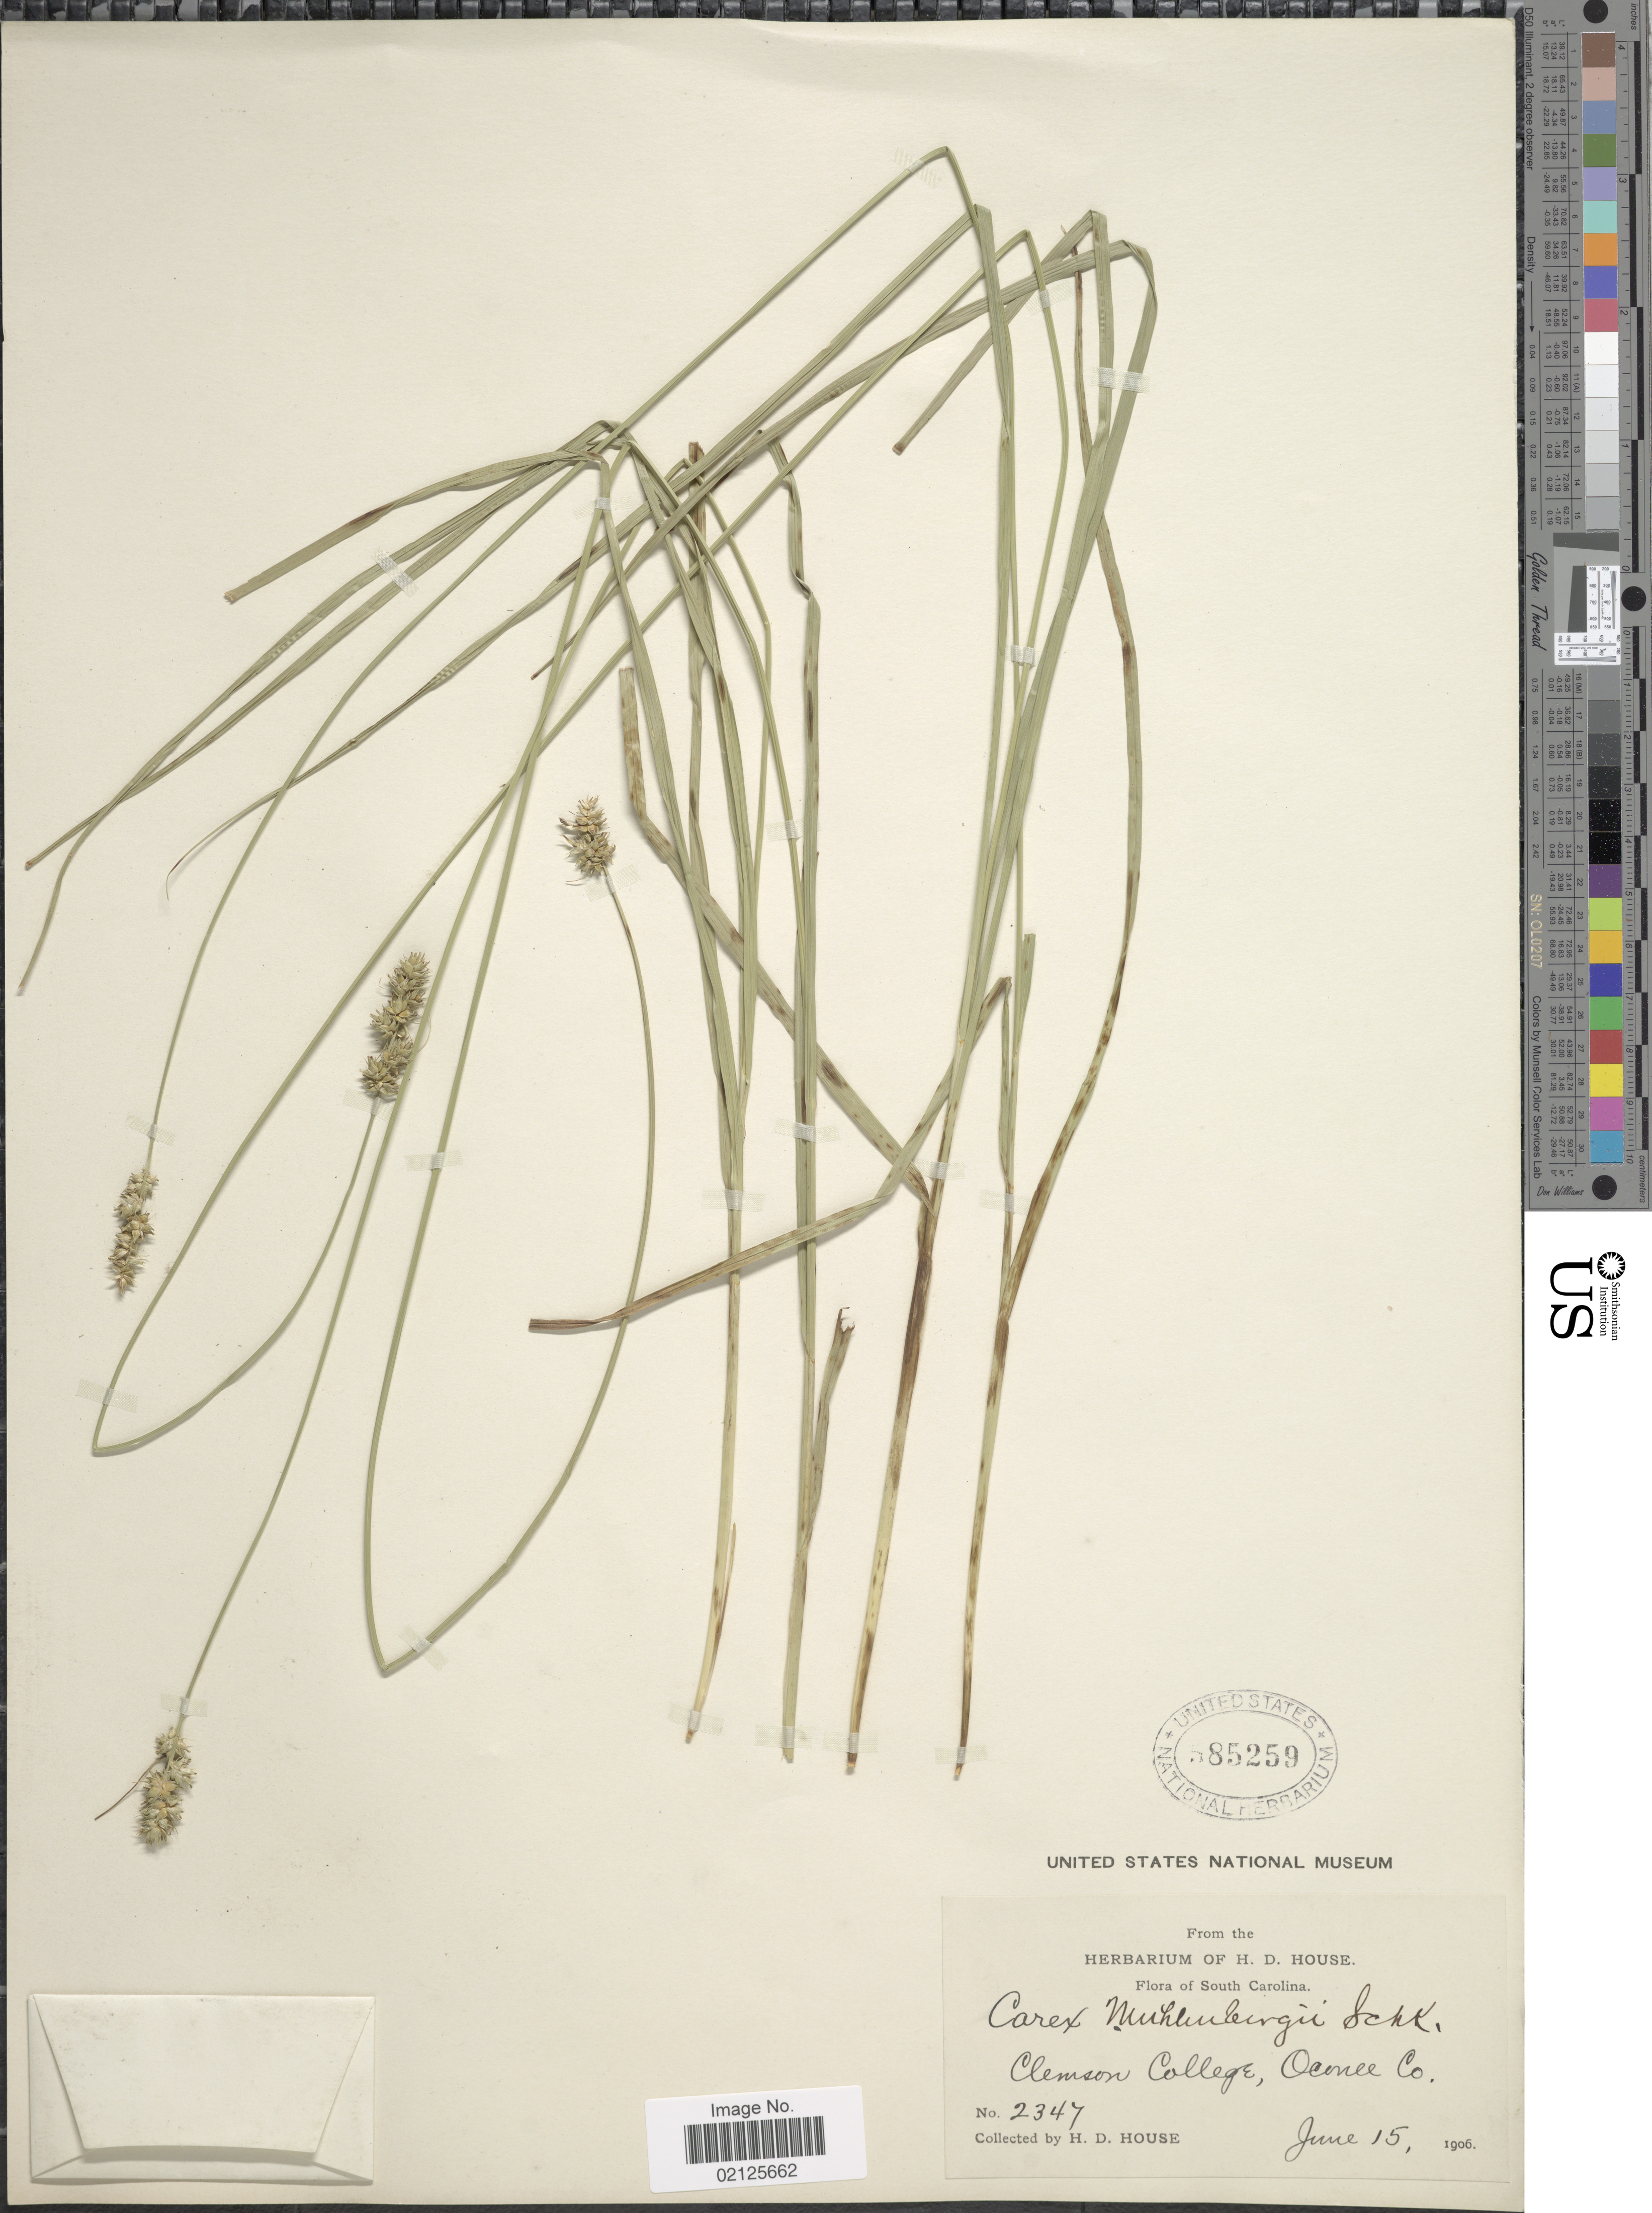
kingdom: Plantae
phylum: Tracheophyta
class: Liliopsida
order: Poales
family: Cyperaceae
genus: Carex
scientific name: Carex muehlenbergii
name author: Willd.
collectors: H. D. House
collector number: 2347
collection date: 1906-06-15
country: United States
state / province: South Carolina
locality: Clemson College, Oconee Co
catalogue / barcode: US 85259